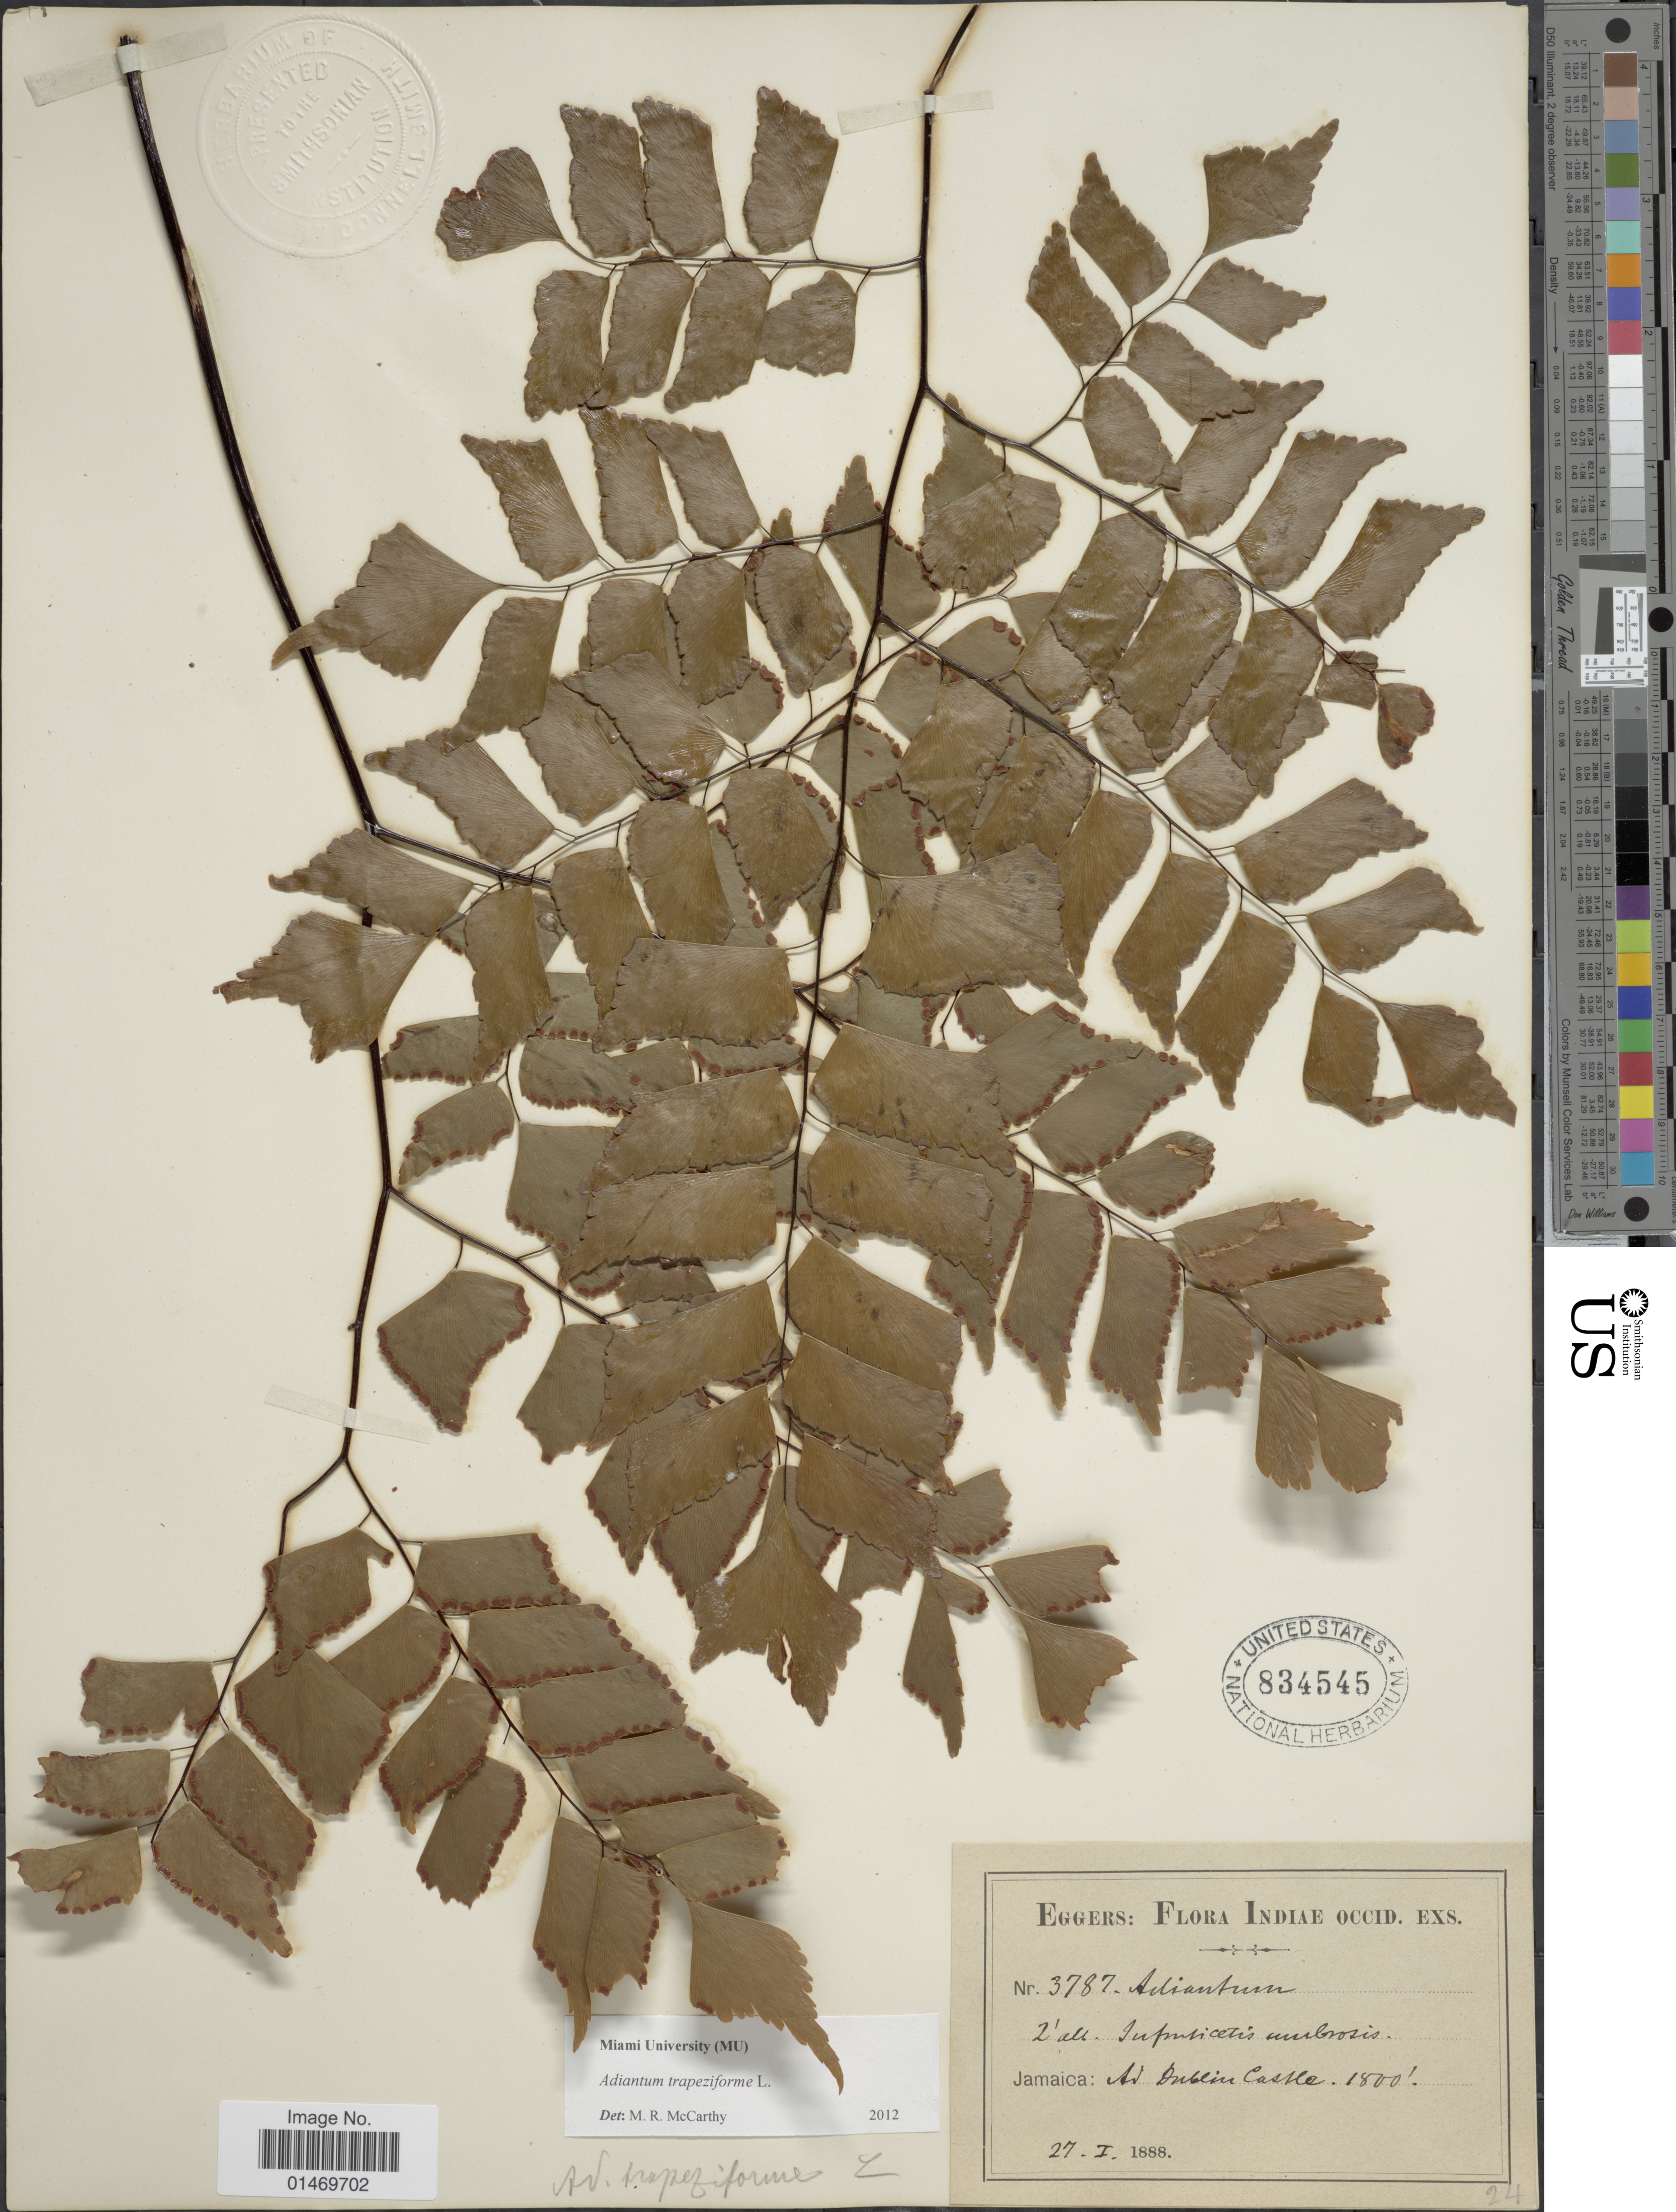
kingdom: Plantae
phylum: Tracheophyta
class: Polypodiopsida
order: Polypodiales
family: Pteridaceae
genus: Adiantum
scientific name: Adiantum trapeziforme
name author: L.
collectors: -. Eggers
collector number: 3787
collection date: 1888-01-27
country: Jamaica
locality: Jamaica, Indiae Occid. Ad Dublin Castle.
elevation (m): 549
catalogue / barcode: US 834545